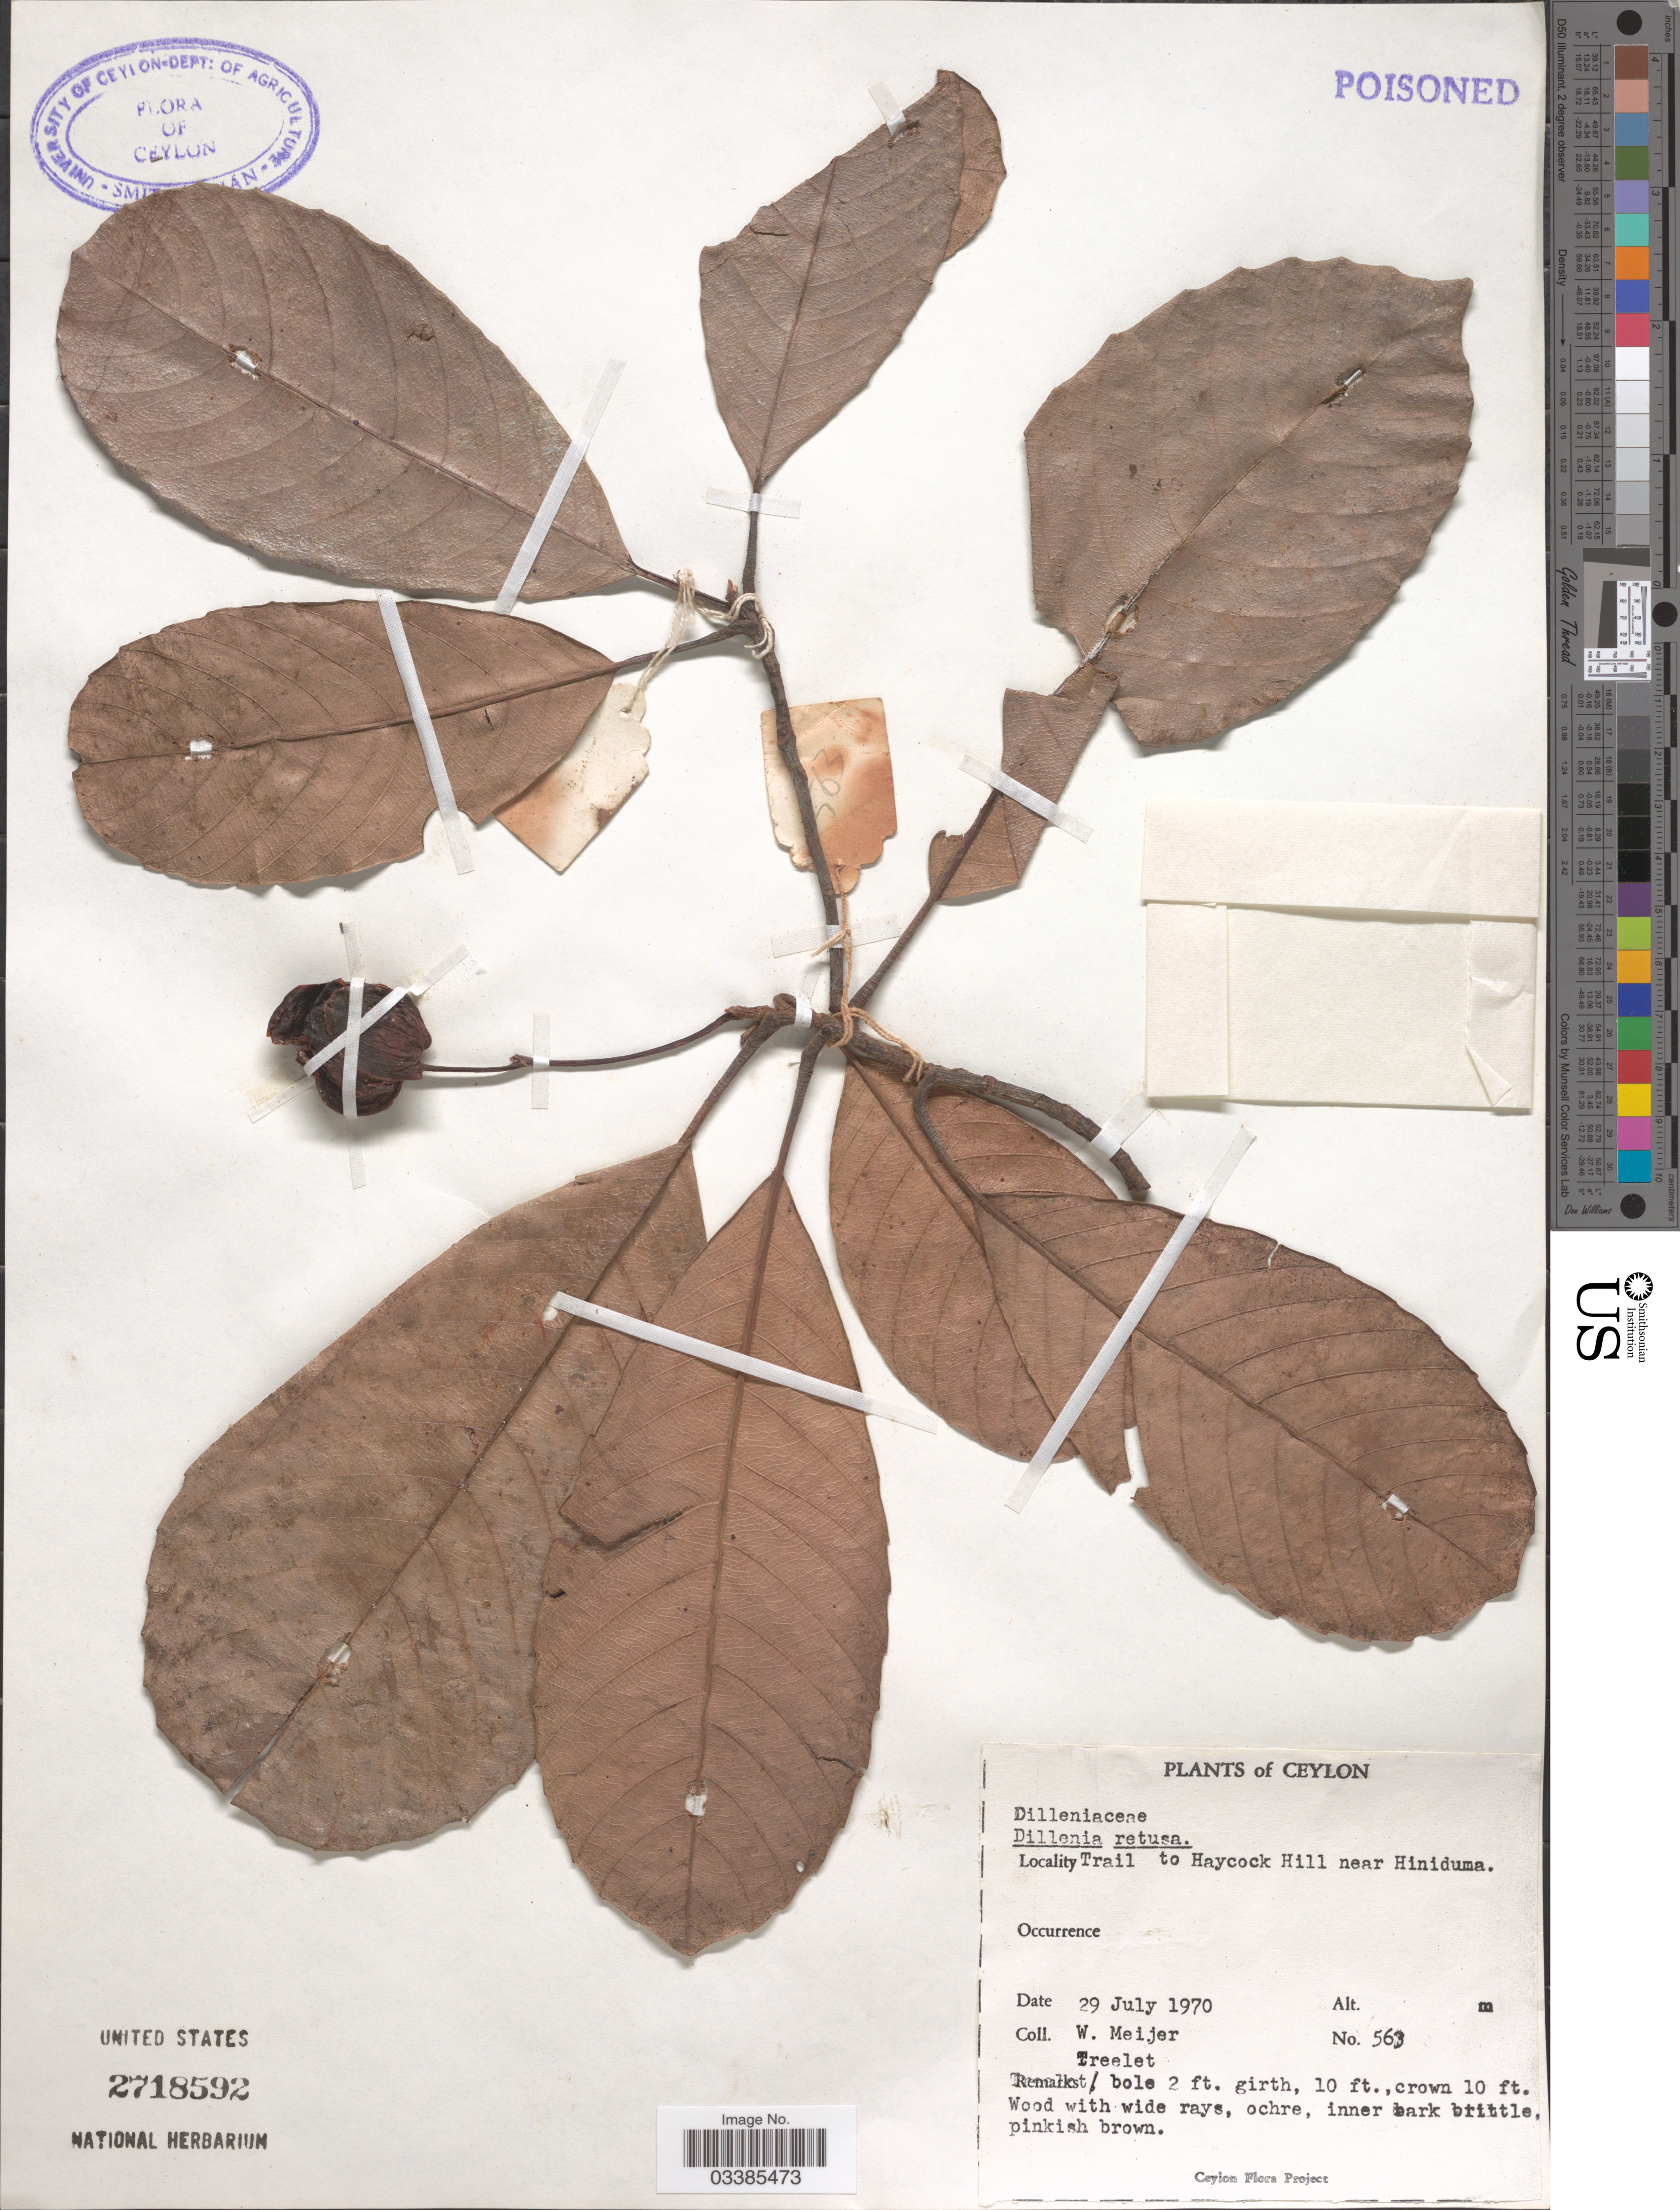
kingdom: Plantae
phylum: Tracheophyta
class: Magnoliopsida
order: Dilleniales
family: Dilleniaceae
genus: Dillenia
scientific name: Dillenia retusa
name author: Thunb.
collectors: W. Meijer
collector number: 563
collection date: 1970-07-29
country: Sri Lanka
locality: Ceylon. Trail to Haycock Hill near Hiniduma.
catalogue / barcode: US 2718592